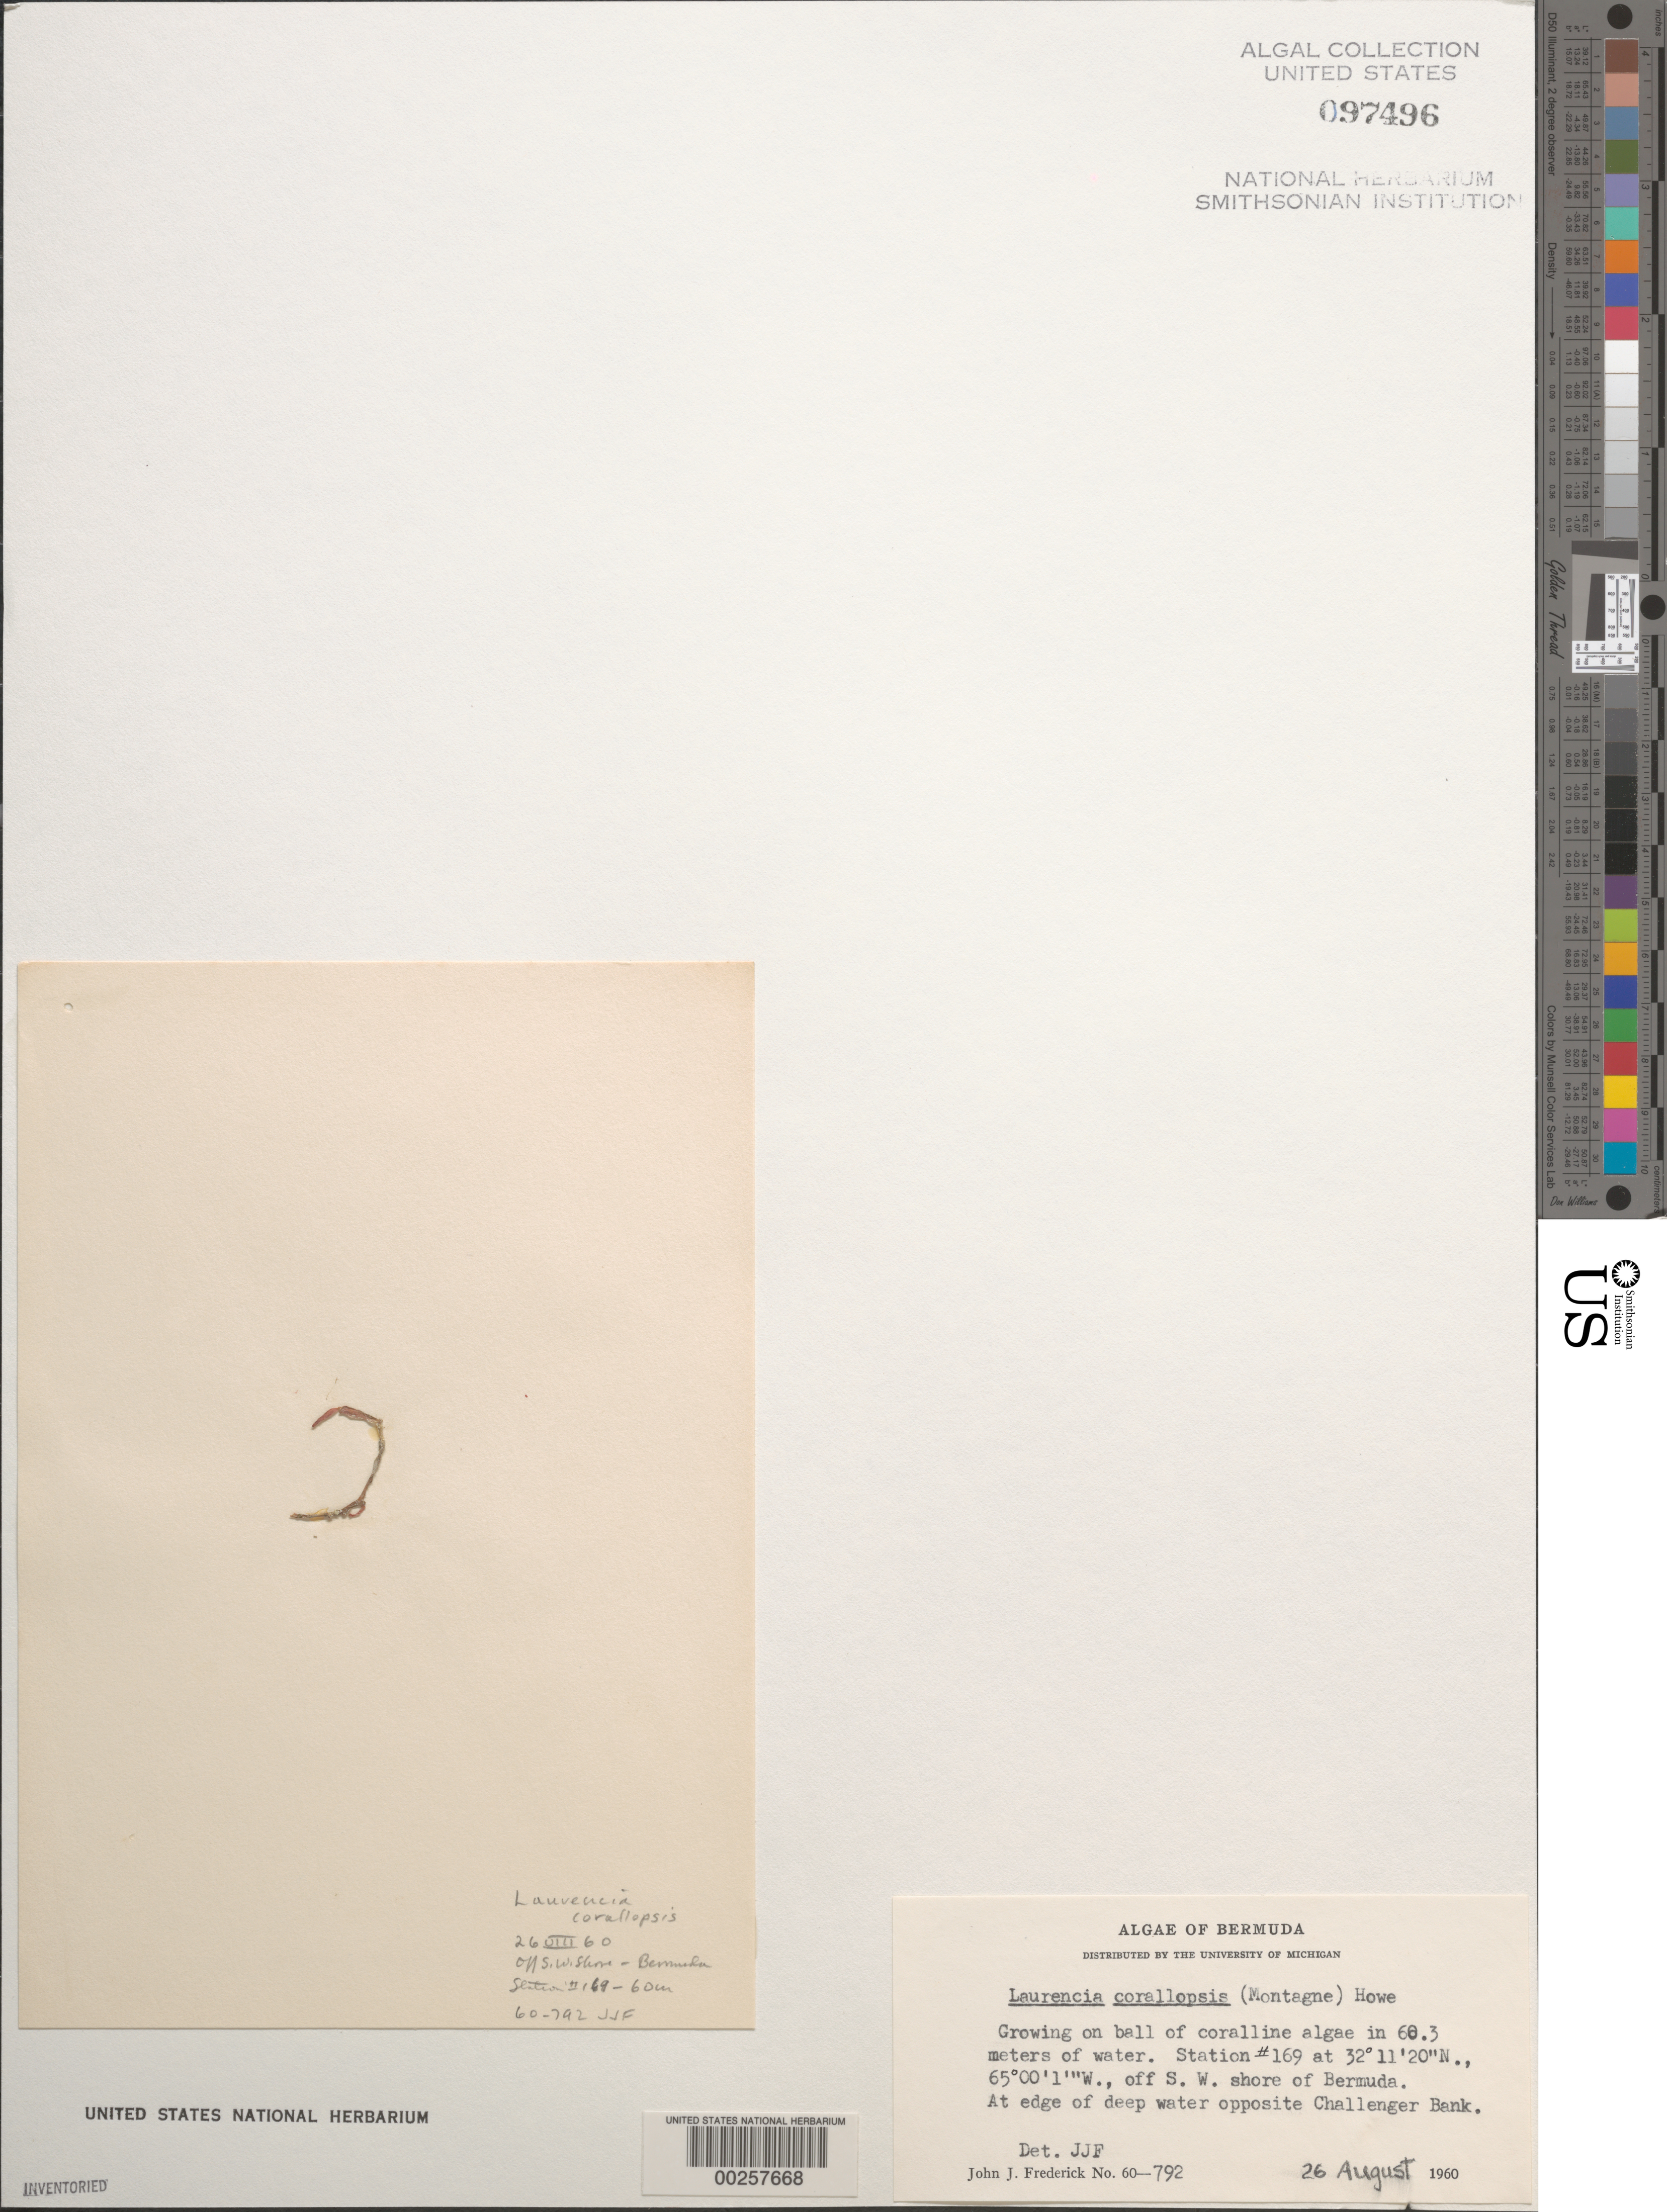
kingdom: Plantae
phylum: Rhodophyta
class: Florideophyceae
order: Ceramiales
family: Rhodomelaceae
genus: Palisada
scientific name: Palisada corallopsis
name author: (Montagne) Sentíes et al.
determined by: Algae name updating Project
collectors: J. Frederick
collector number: JJF 60-792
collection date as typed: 26 Aug 1960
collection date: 1960-08-26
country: Bermuda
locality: Challenger Bank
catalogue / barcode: US 97496